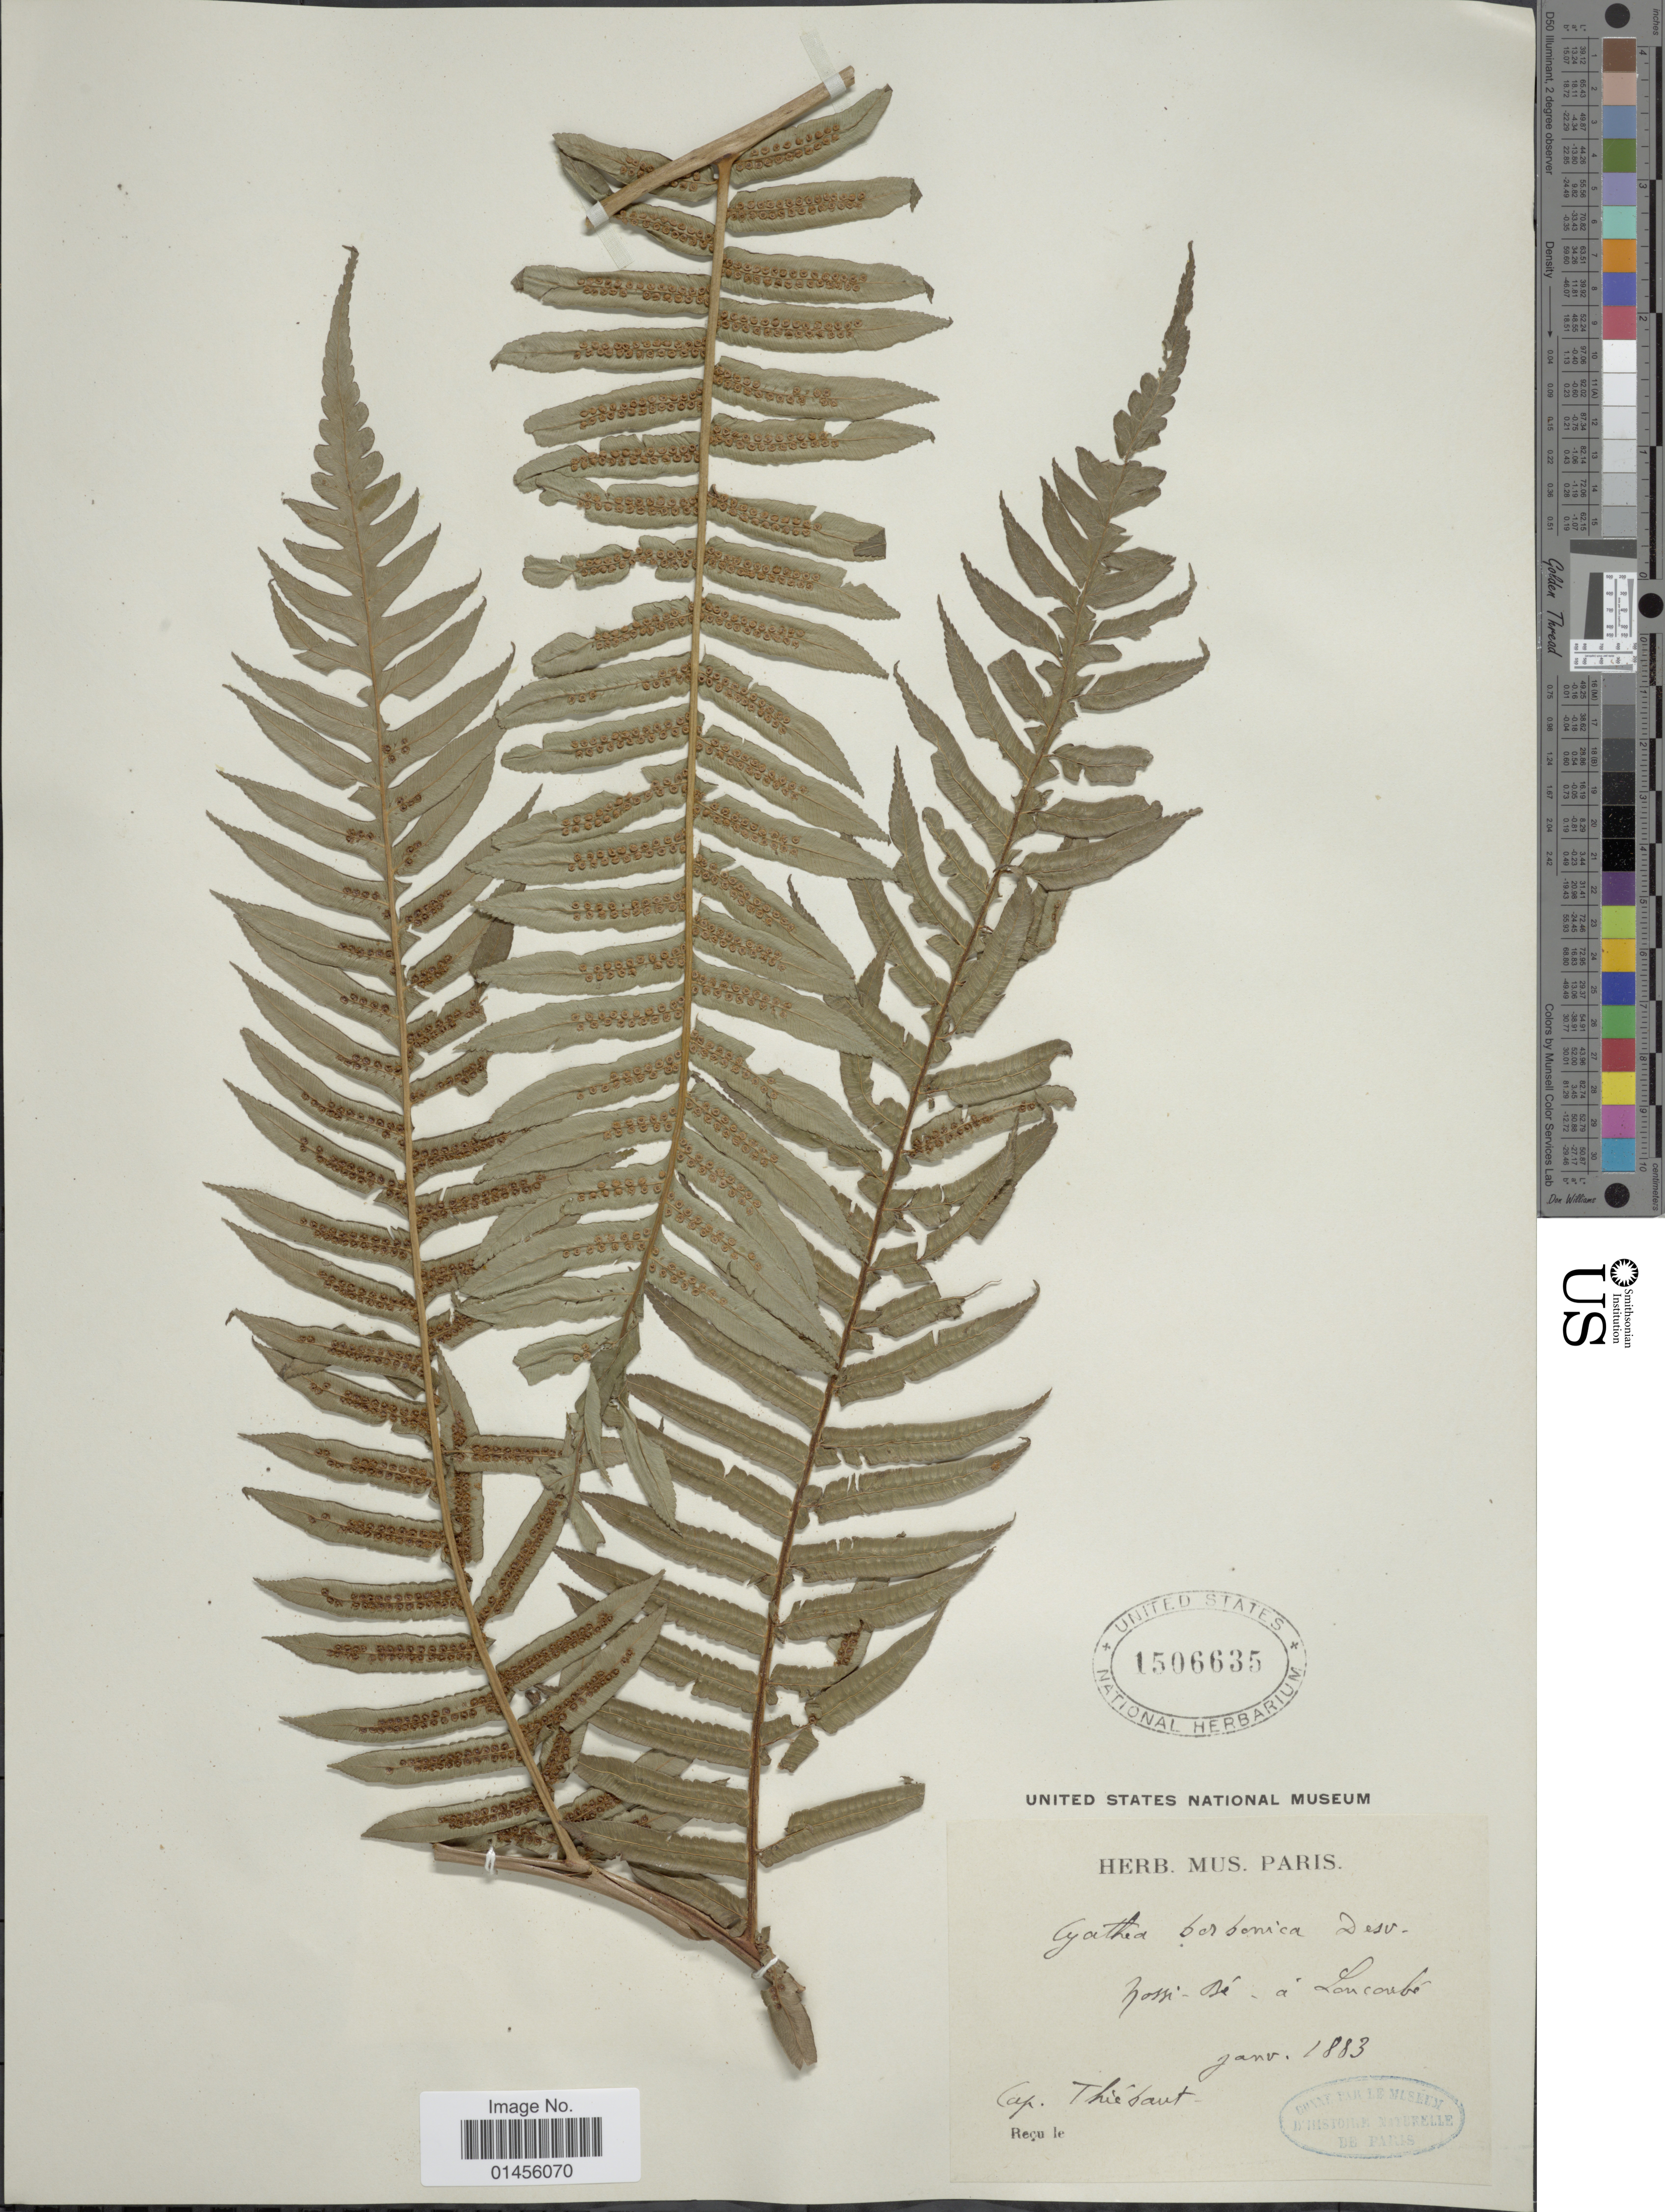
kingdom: Plantae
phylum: Tracheophyta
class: Polypodiopsida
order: Cyatheales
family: Cyatheaceae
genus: Alsophila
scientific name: Alsophila borbonica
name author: (Desv.) R.M. Tryon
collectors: -. Thiebaut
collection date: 1883-01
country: Madagascar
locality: Nossi-Be a Loucoute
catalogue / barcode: US 1506635